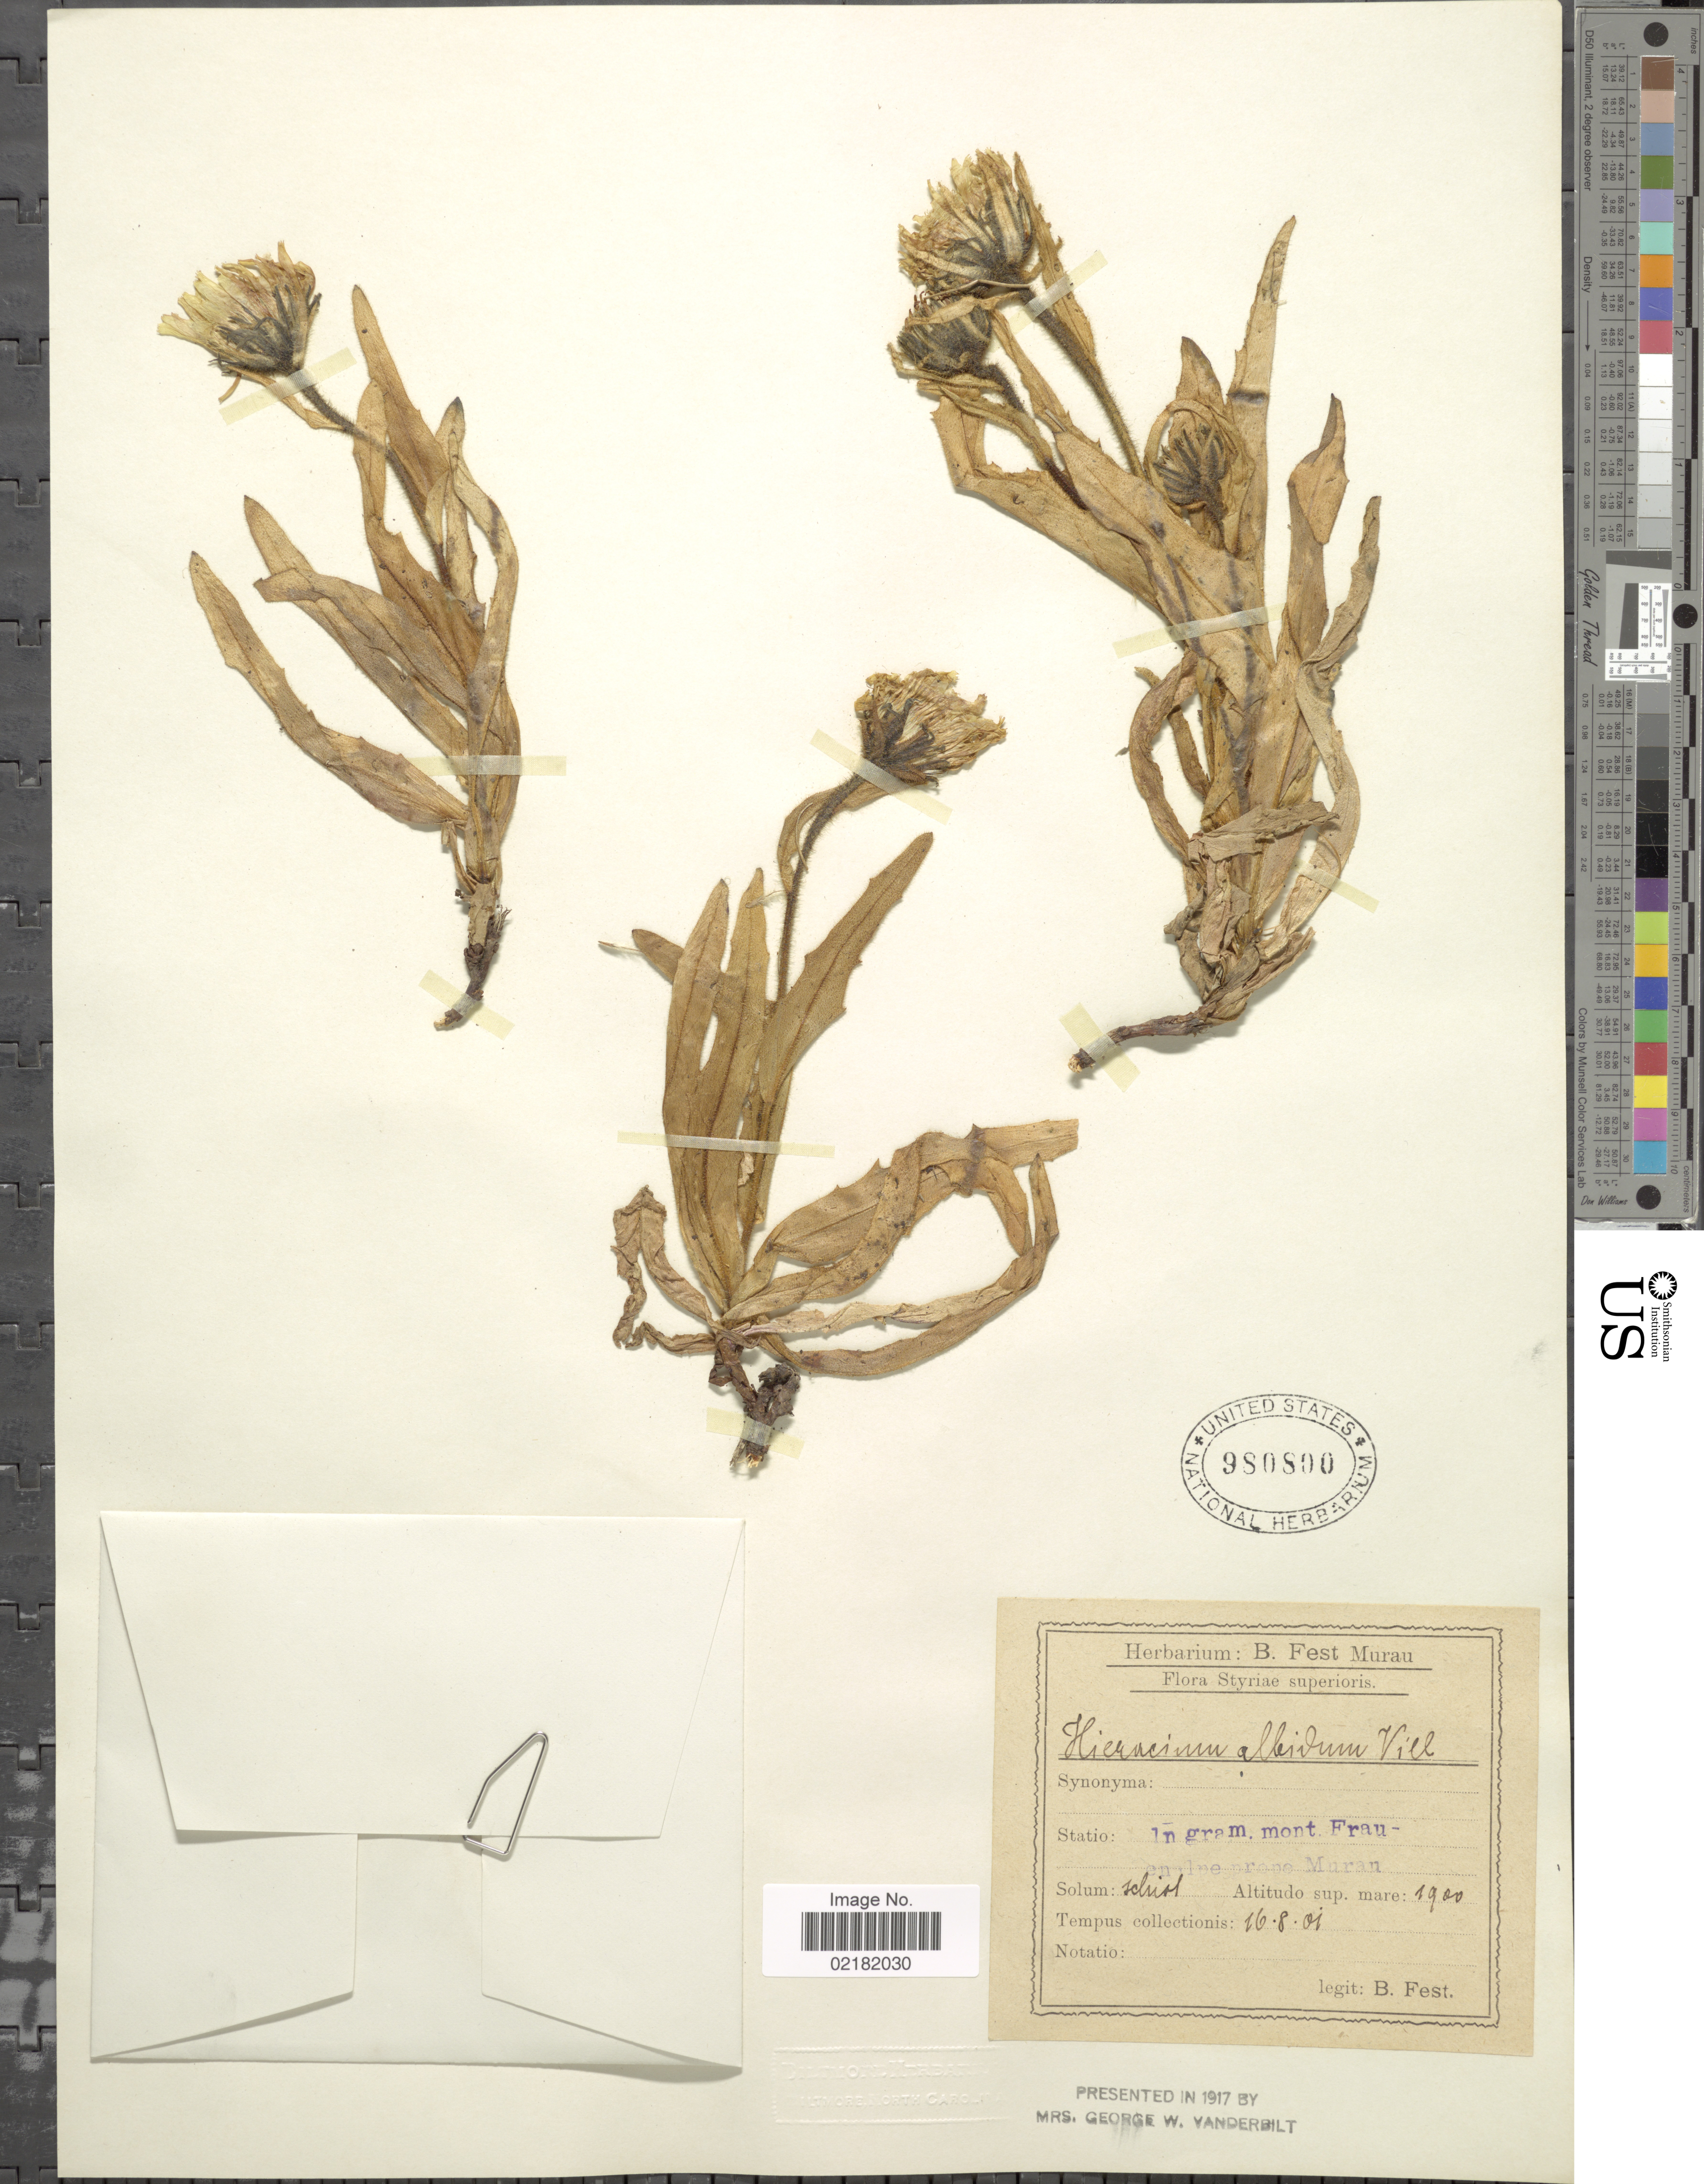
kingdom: Plantae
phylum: Tracheophyta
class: Magnoliopsida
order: Asterales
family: Asteraceae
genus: Schlagintweitia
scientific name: Schlagintweitia intybacea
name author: (All.) Griseb.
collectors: B. Fest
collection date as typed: Transcribed d/m/y: 16/8/01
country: Austria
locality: Styriae superioris, ln gram, mont Frauenalpe prope Murau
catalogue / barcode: US 980800